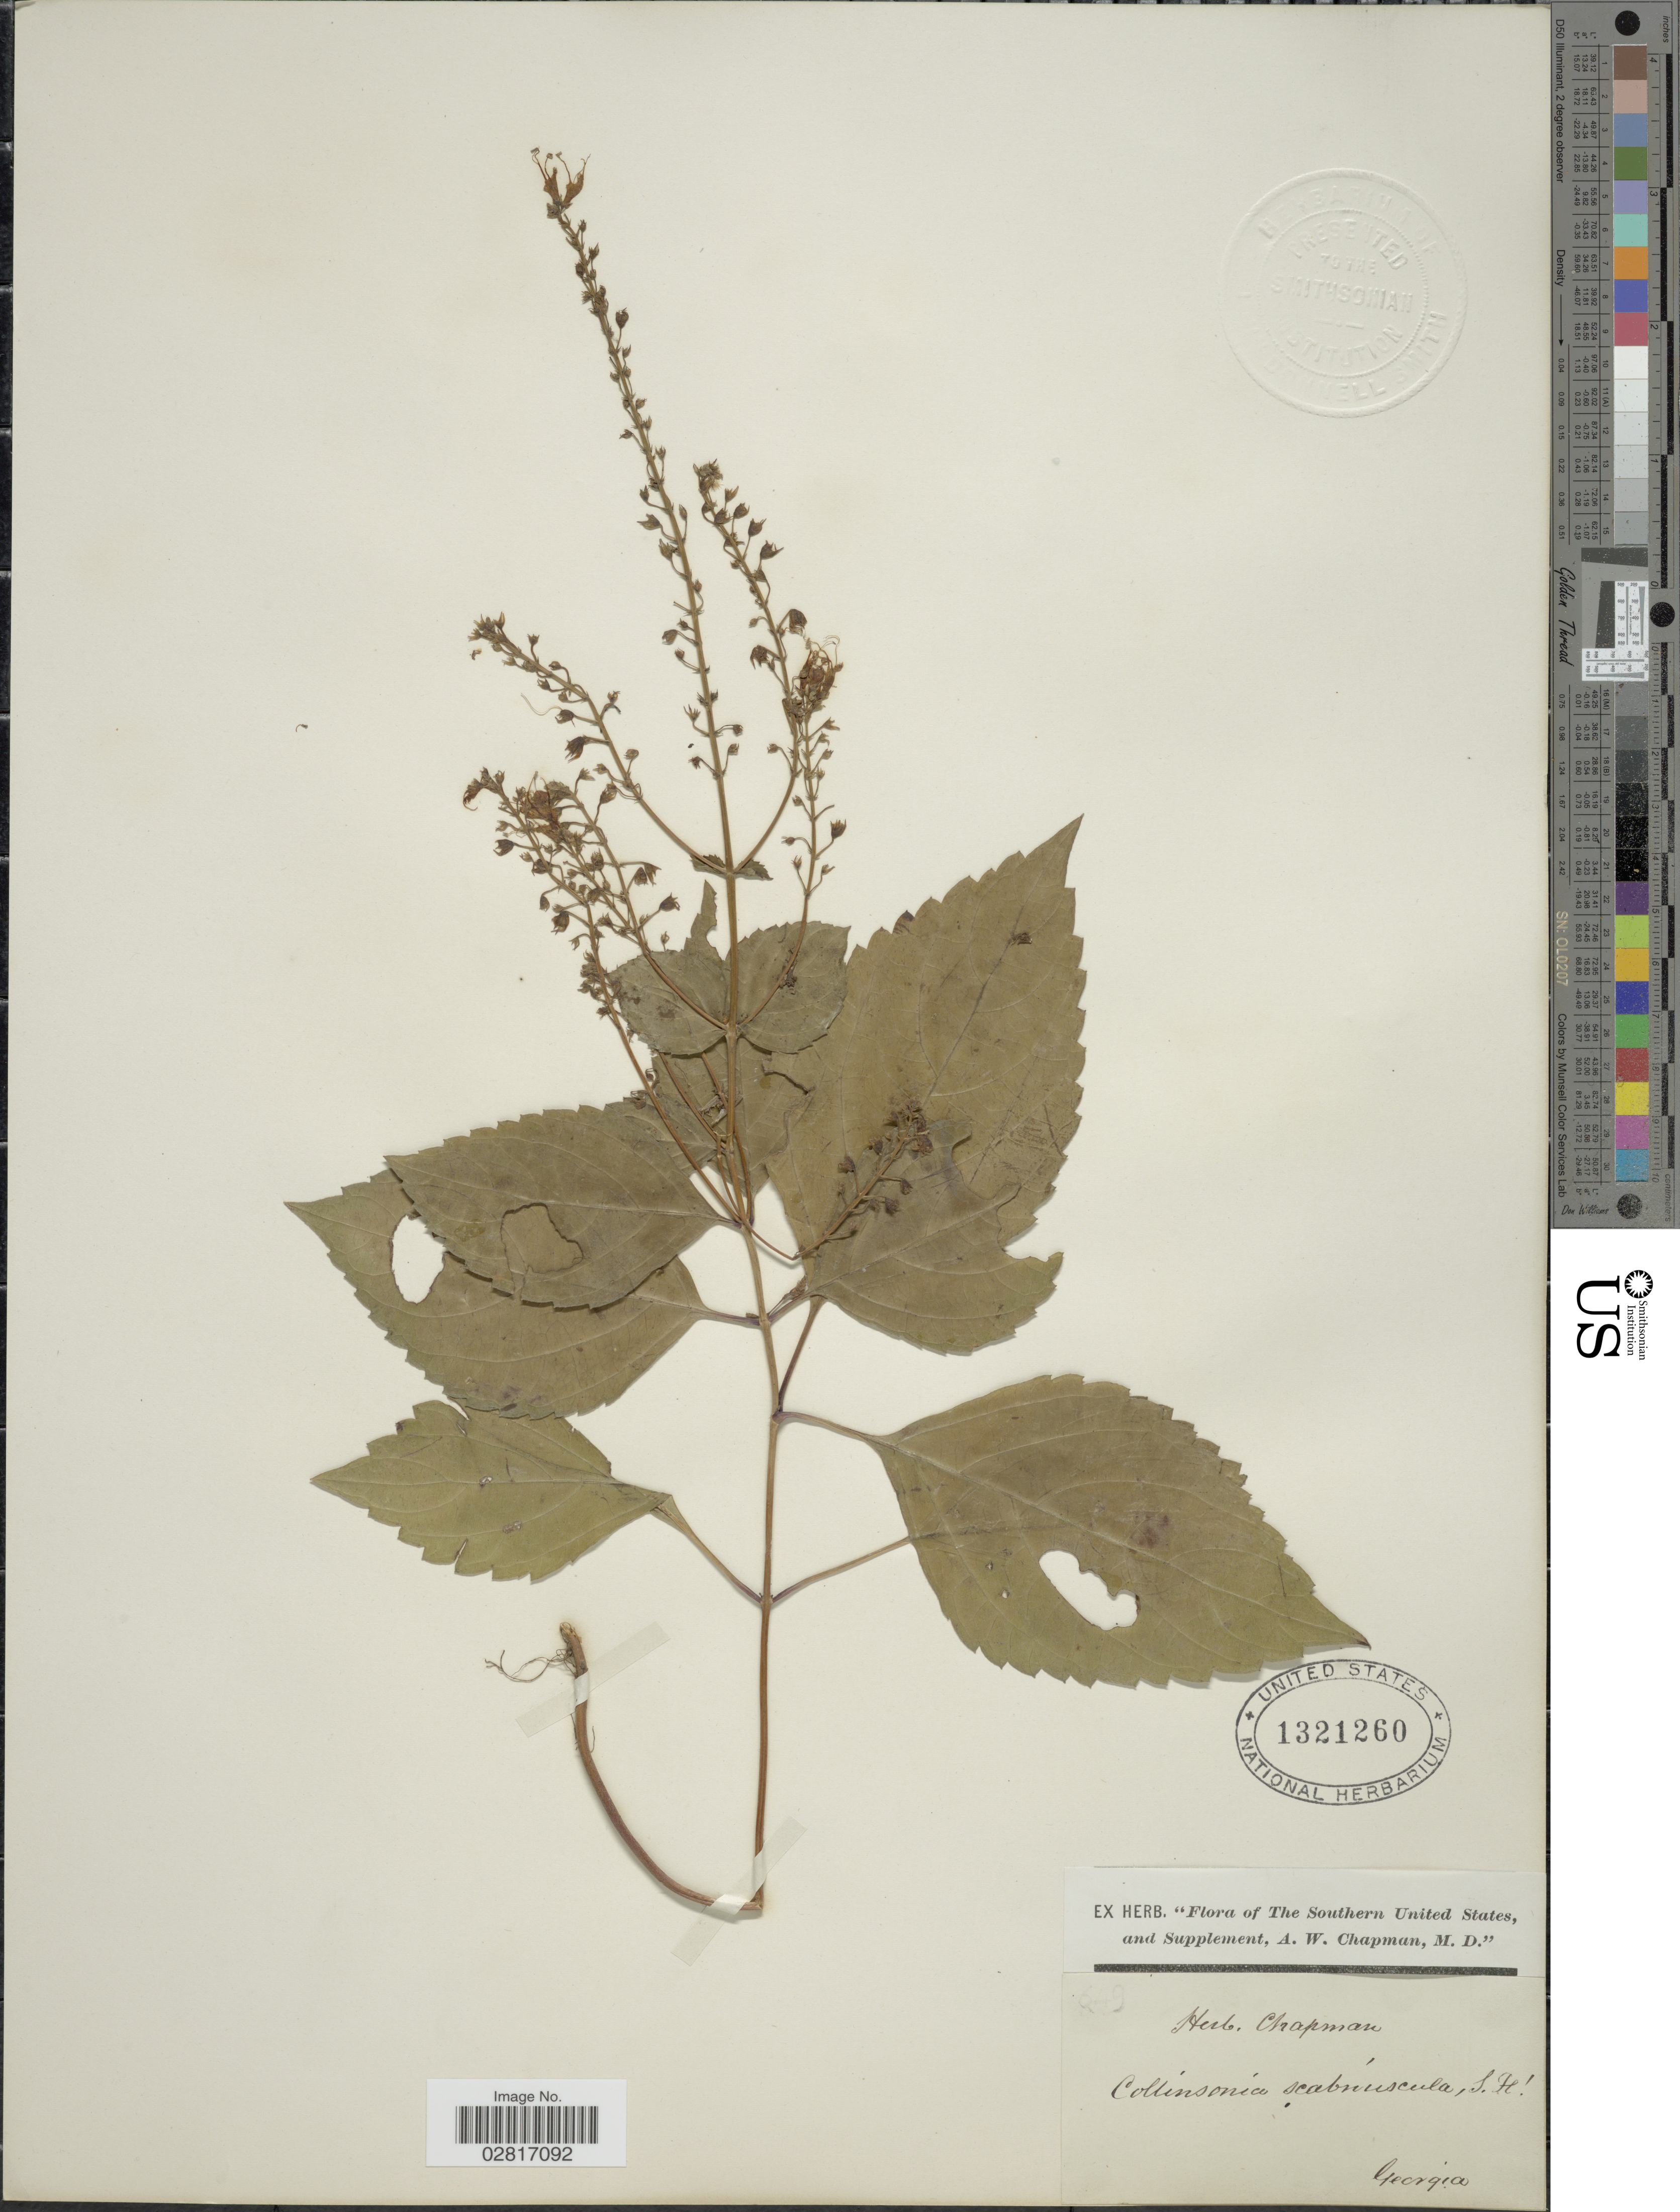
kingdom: Plantae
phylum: Tracheophyta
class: Magnoliopsida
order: Lamiales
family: Lamiaceae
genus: Collinsonia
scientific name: Collinsonia canadensis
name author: L.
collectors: ex herb. A.W. Chapman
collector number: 649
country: United States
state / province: Georgia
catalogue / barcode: US 1321260